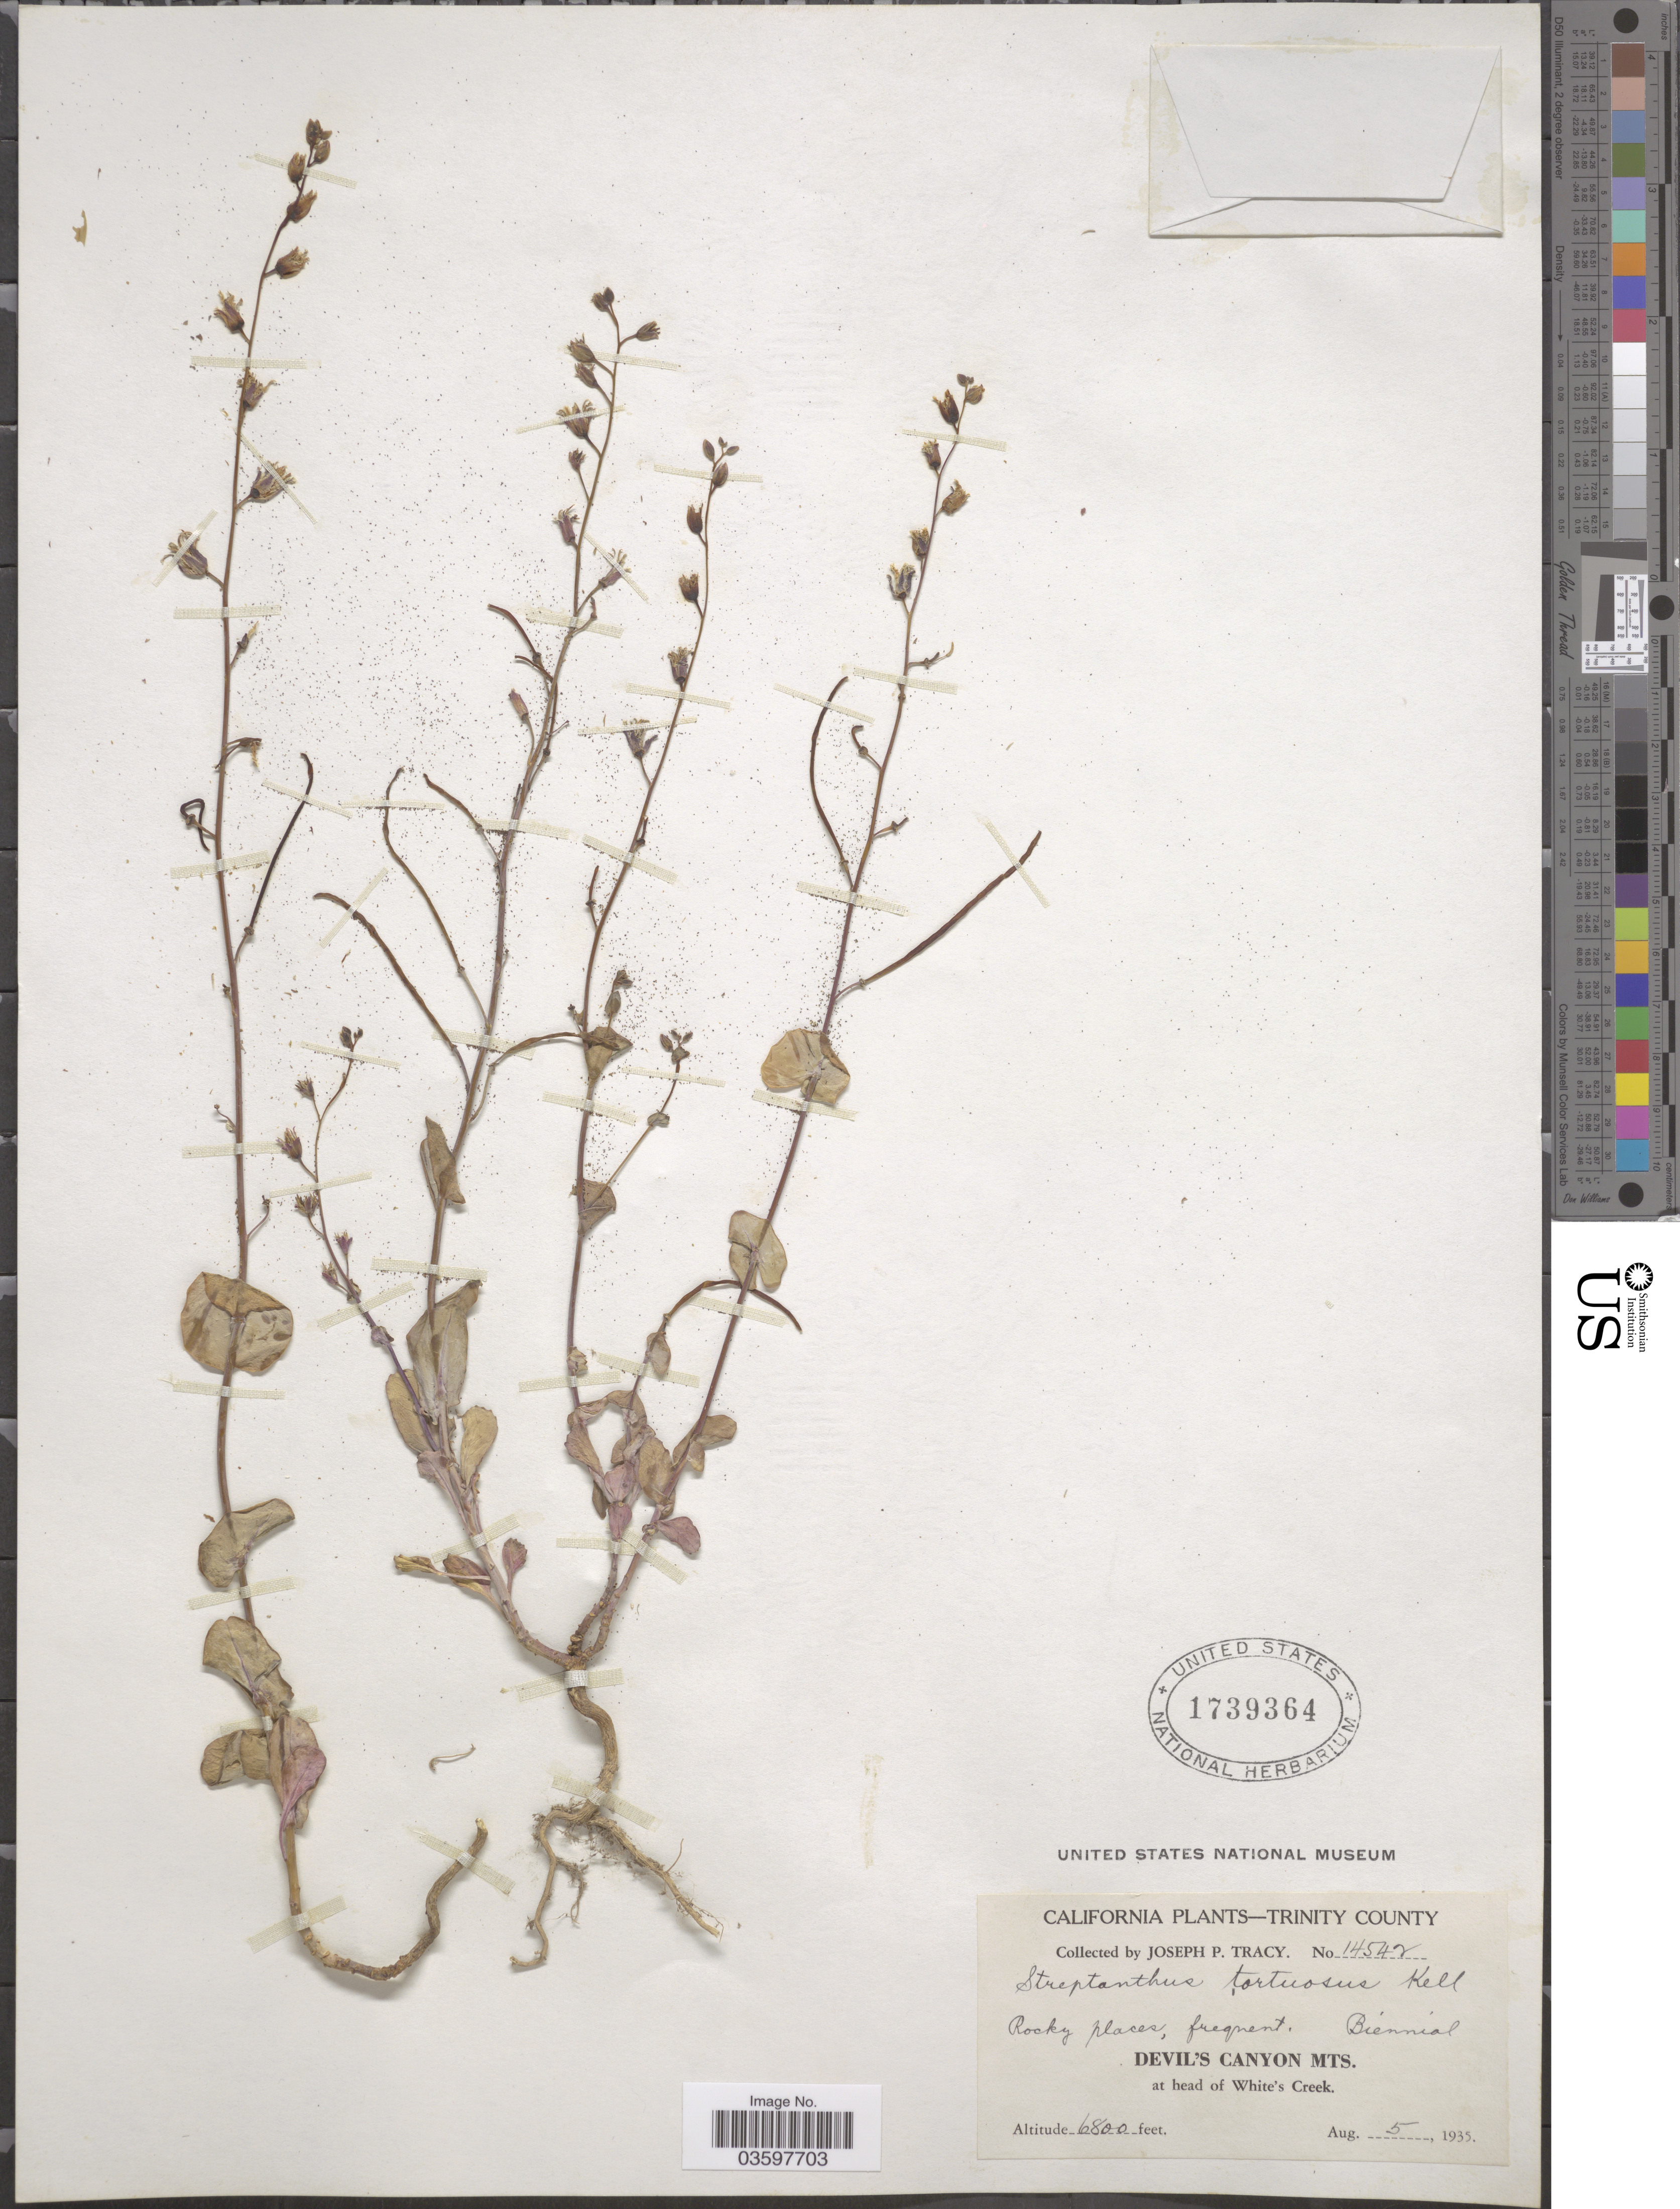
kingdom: Plantae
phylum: Tracheophyta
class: Magnoliopsida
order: Brassicales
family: Brassicaceae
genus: Streptanthus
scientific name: Streptanthus tortuosus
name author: Kellogg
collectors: J. Tracy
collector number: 14542*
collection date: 1935-08-05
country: United States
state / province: California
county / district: Trinity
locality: Trinity County. Bennial. Devil's Canyon Mts. at head of White's Creek.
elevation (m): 2073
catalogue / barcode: US 1739364